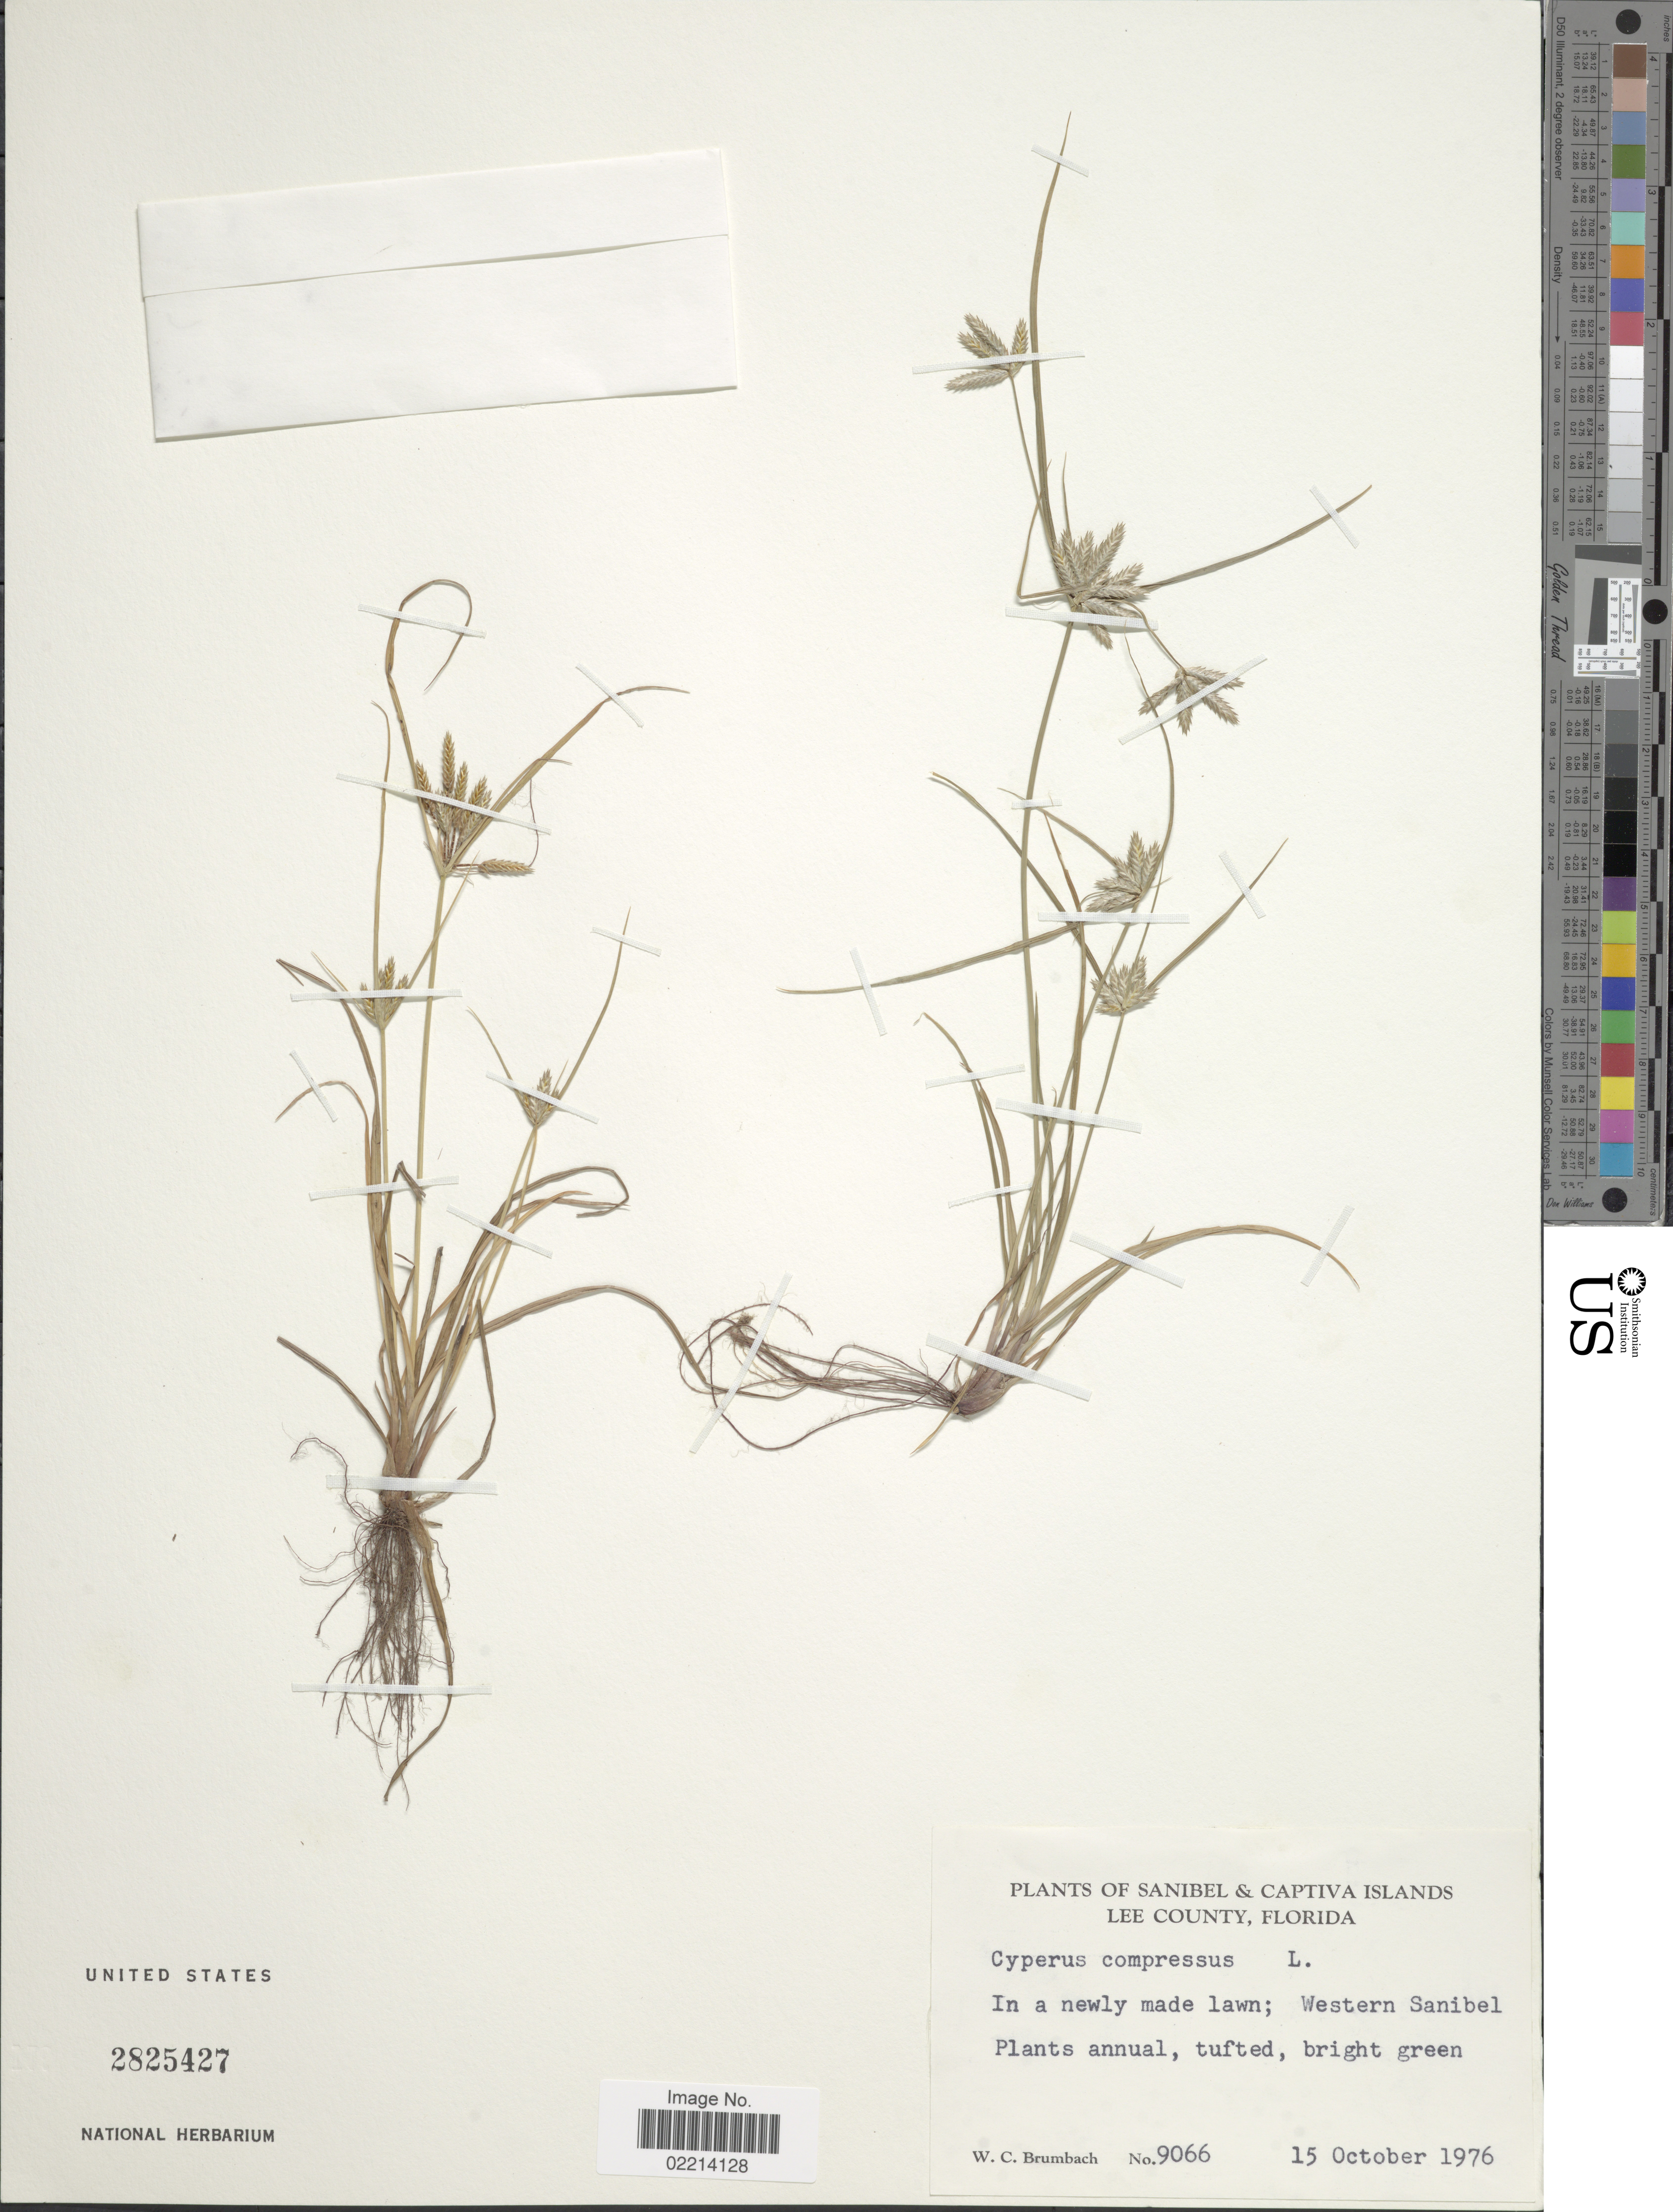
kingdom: Plantae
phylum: Tracheophyta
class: Liliopsida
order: Poales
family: Cyperaceae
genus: Cyperus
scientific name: Cyperus compressus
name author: L.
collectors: W. C. Brumbach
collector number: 9066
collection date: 1976-10-15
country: United States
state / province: Florida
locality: Sanibel & Captiva Islands. Lee County. In a newly made lawn; Western Sanibel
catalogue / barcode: US 2825427